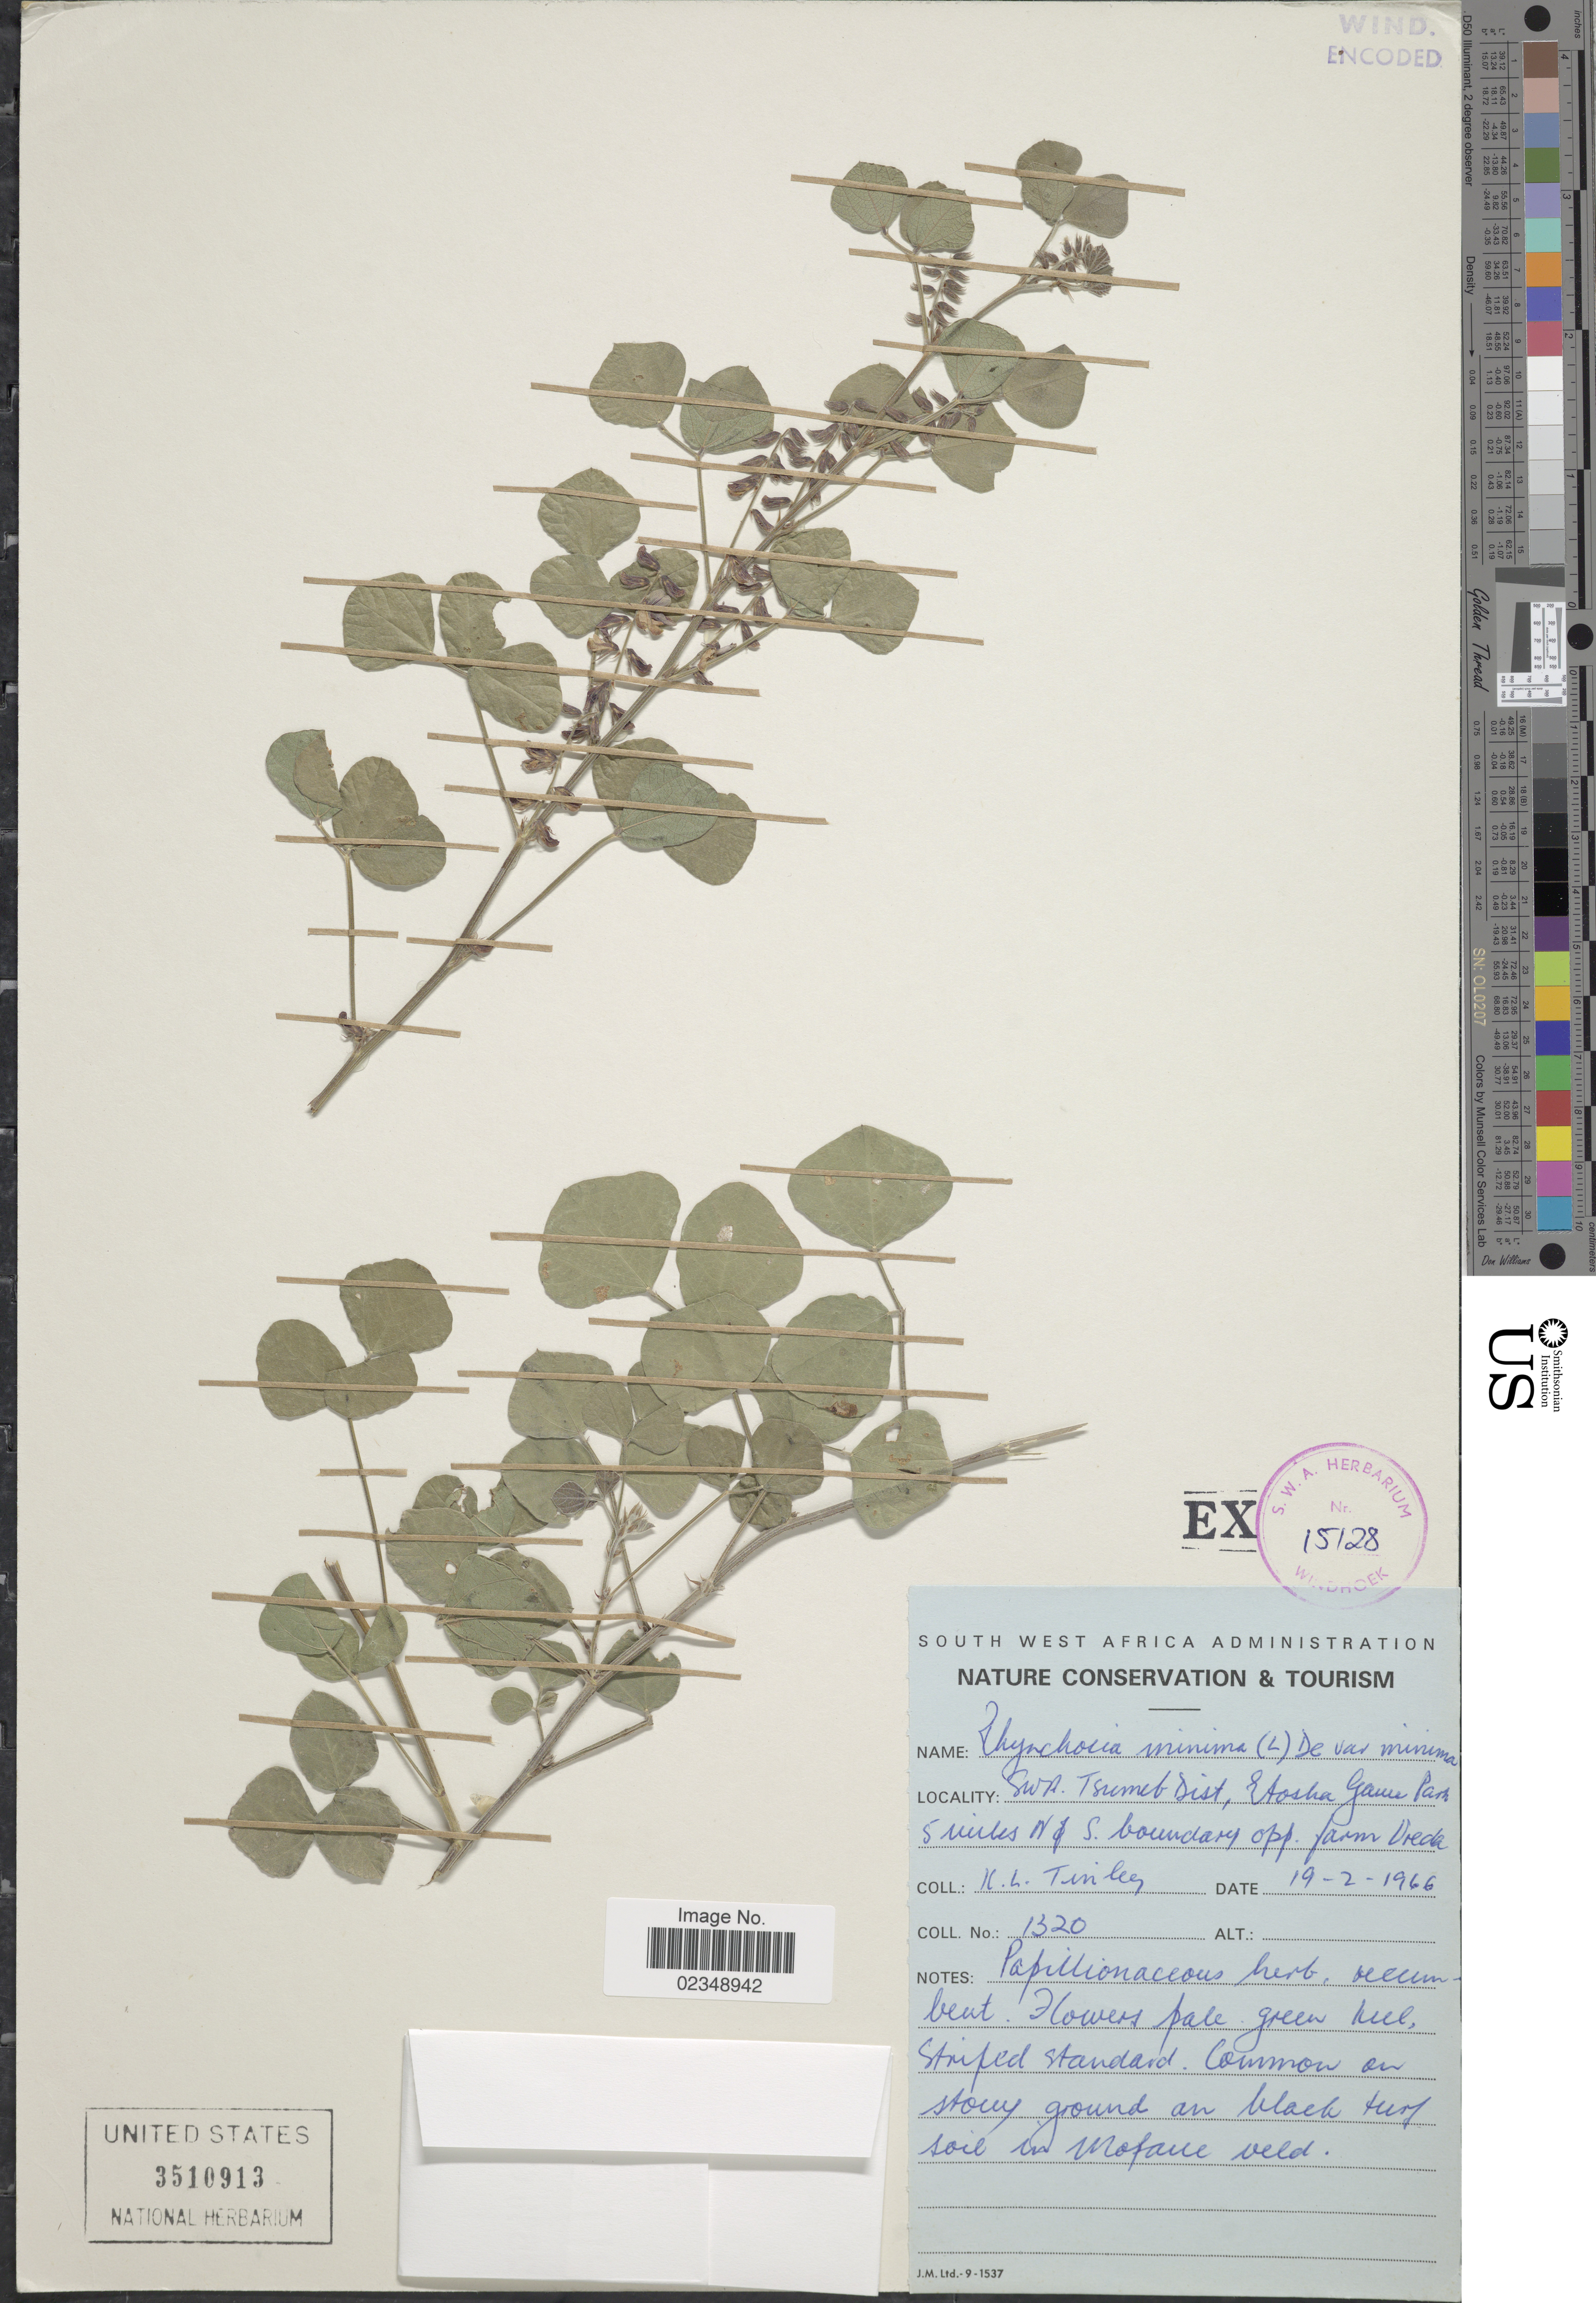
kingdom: Plantae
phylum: Tracheophyta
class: Magnoliopsida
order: Fabales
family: Fabaceae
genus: Rhynchosia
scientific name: Rhynchosia minima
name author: (L.) DC.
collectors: K. Tinley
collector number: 1320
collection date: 1966-02-19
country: Namibia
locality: SWA, Tsumeb Dist, Etosha Game Park, 5 miles N & S. boundary opp. farm Vrede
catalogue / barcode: US 3510913